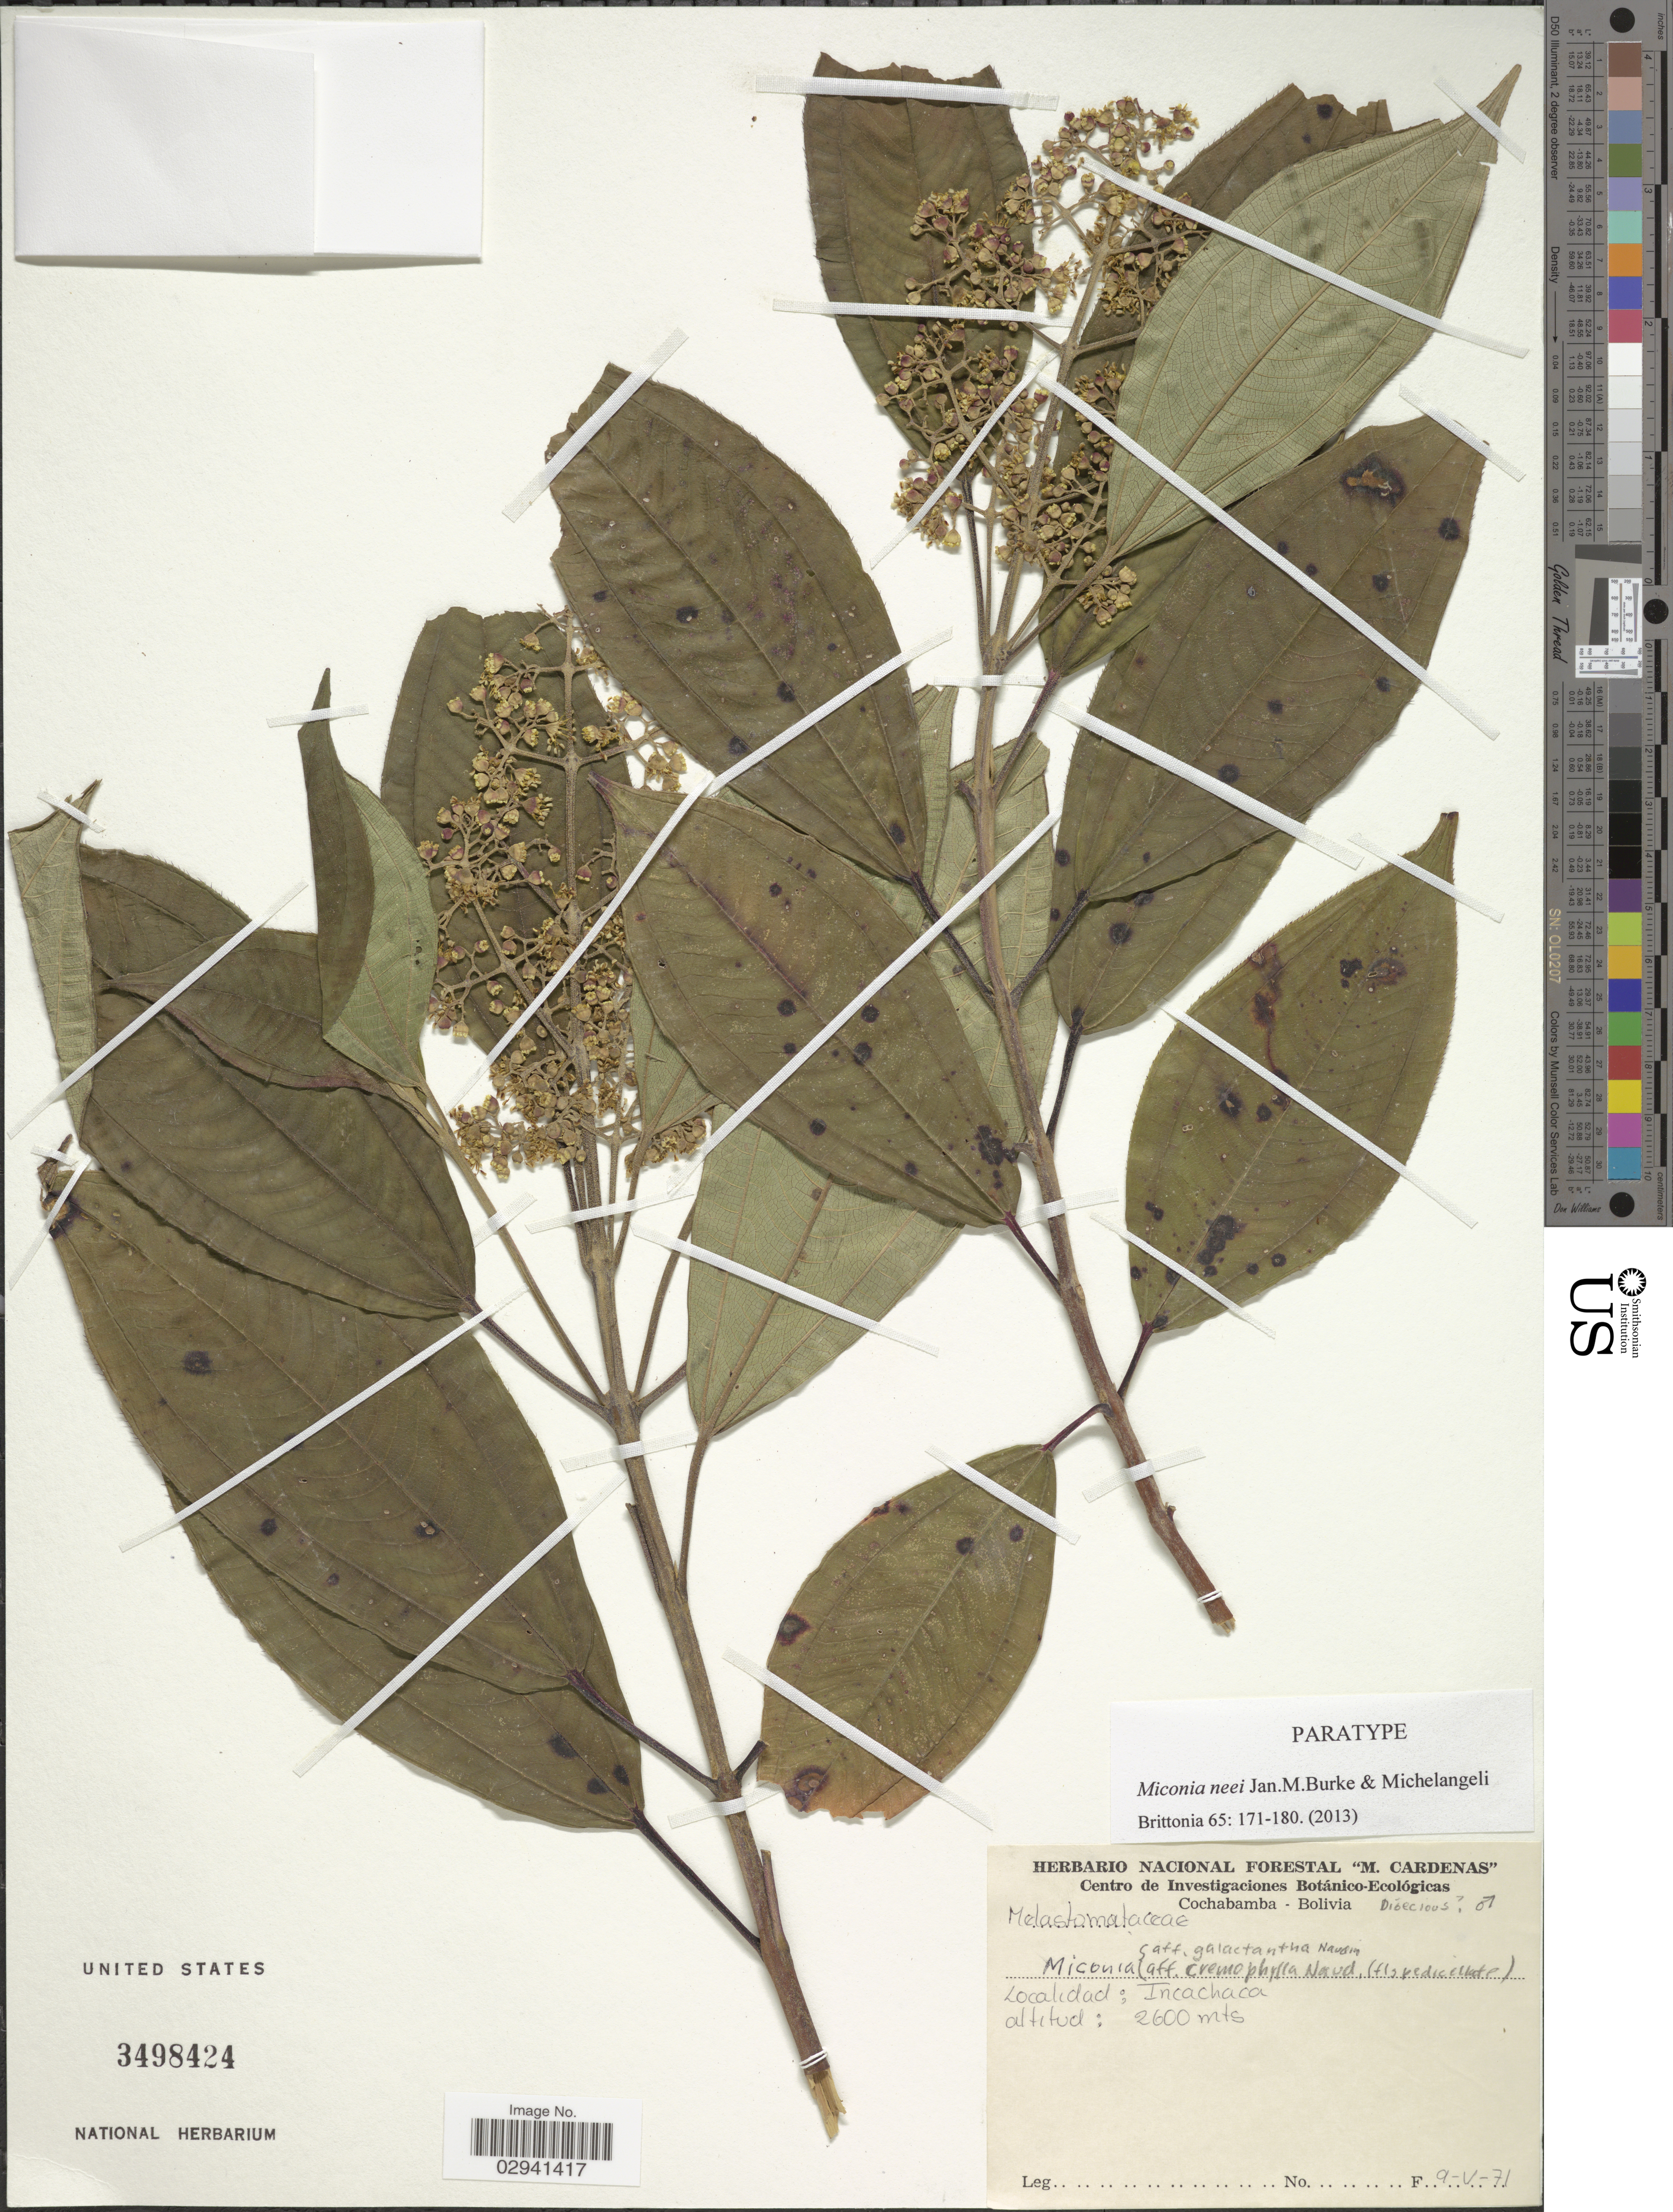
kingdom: Plantae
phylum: Tracheophyta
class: Magnoliopsida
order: Myrtales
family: Melastomataceae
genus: Miconia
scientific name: Miconia neei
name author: Jan.M. Burke & Michelang.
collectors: M. Cárdenas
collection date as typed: Transcribed d/m/y: 9/5/71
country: Bolivia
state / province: Cochabamba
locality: Incachaca.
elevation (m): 2600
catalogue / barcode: US 3498424